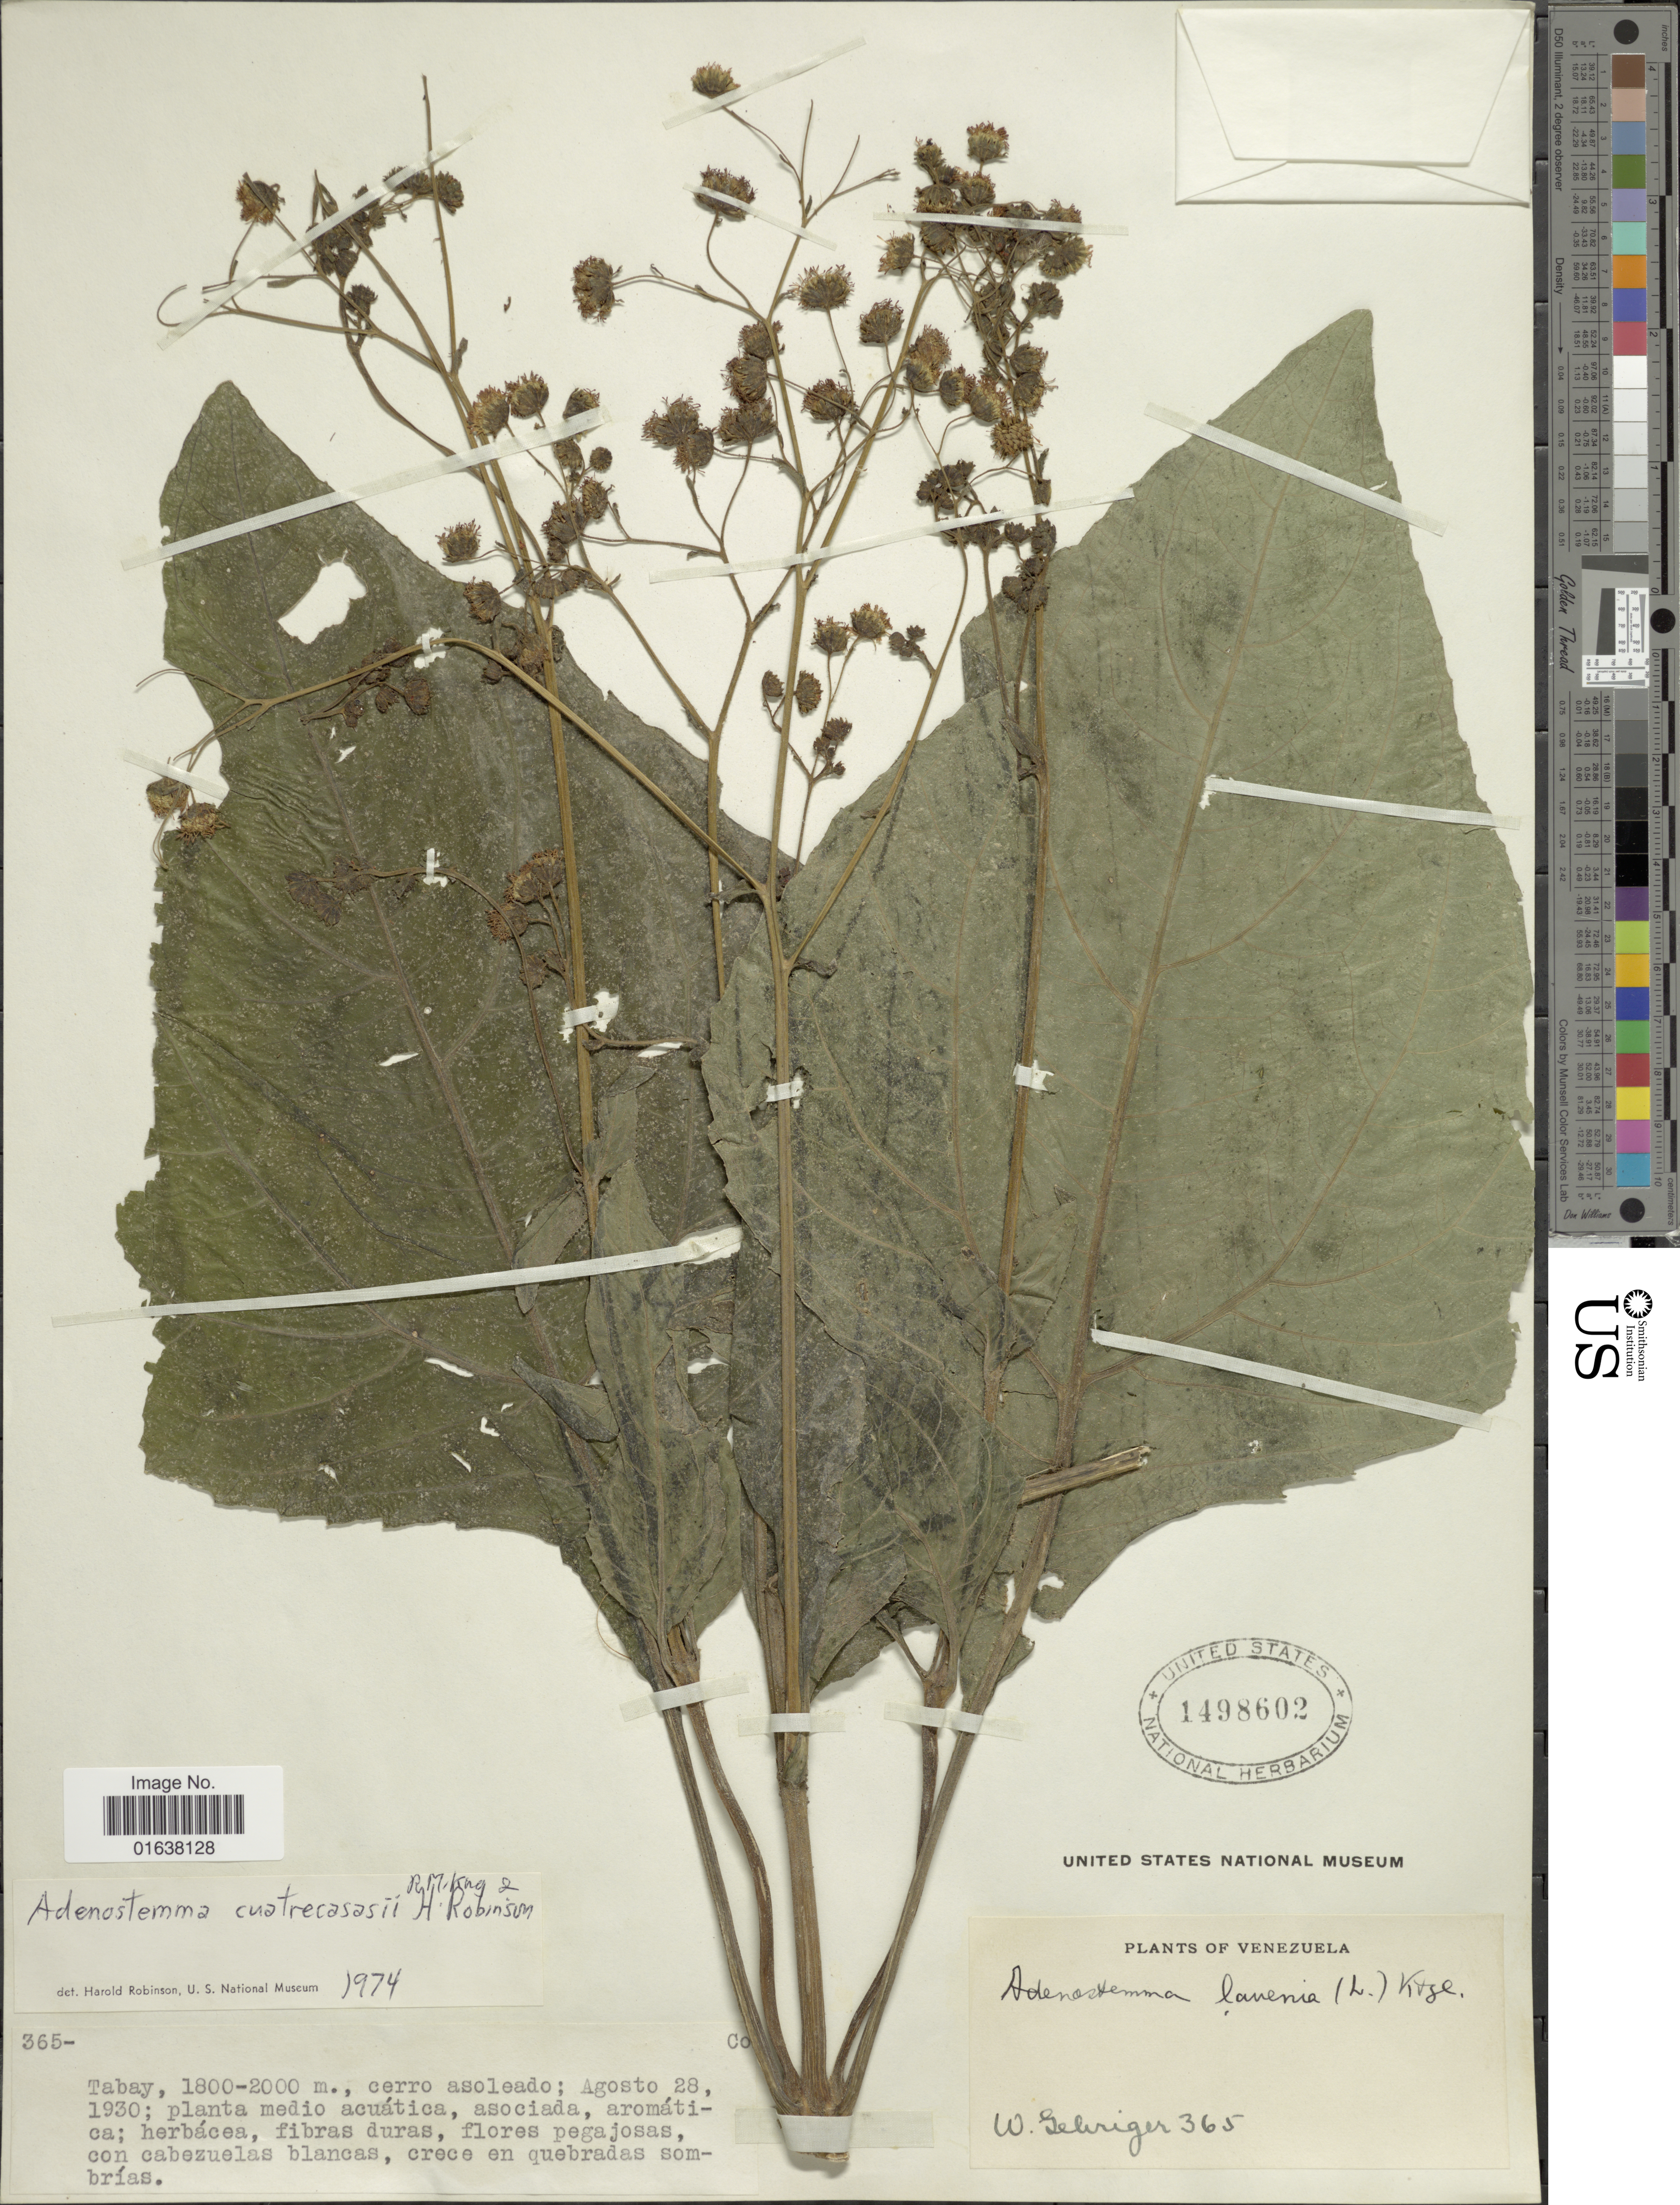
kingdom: Plantae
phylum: Tracheophyta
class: Magnoliopsida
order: Asterales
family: Asteraceae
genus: Adenostemma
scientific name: Adenostemma cuatrecasasii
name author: R.M. King & H. Rob.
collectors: W. Gehriger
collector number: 365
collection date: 1930-08-28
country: Venezuela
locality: Tabay, cerro asoleado. con cabezuelas blancas, crece en quebradas sombrias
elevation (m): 1800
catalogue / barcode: US 1498602